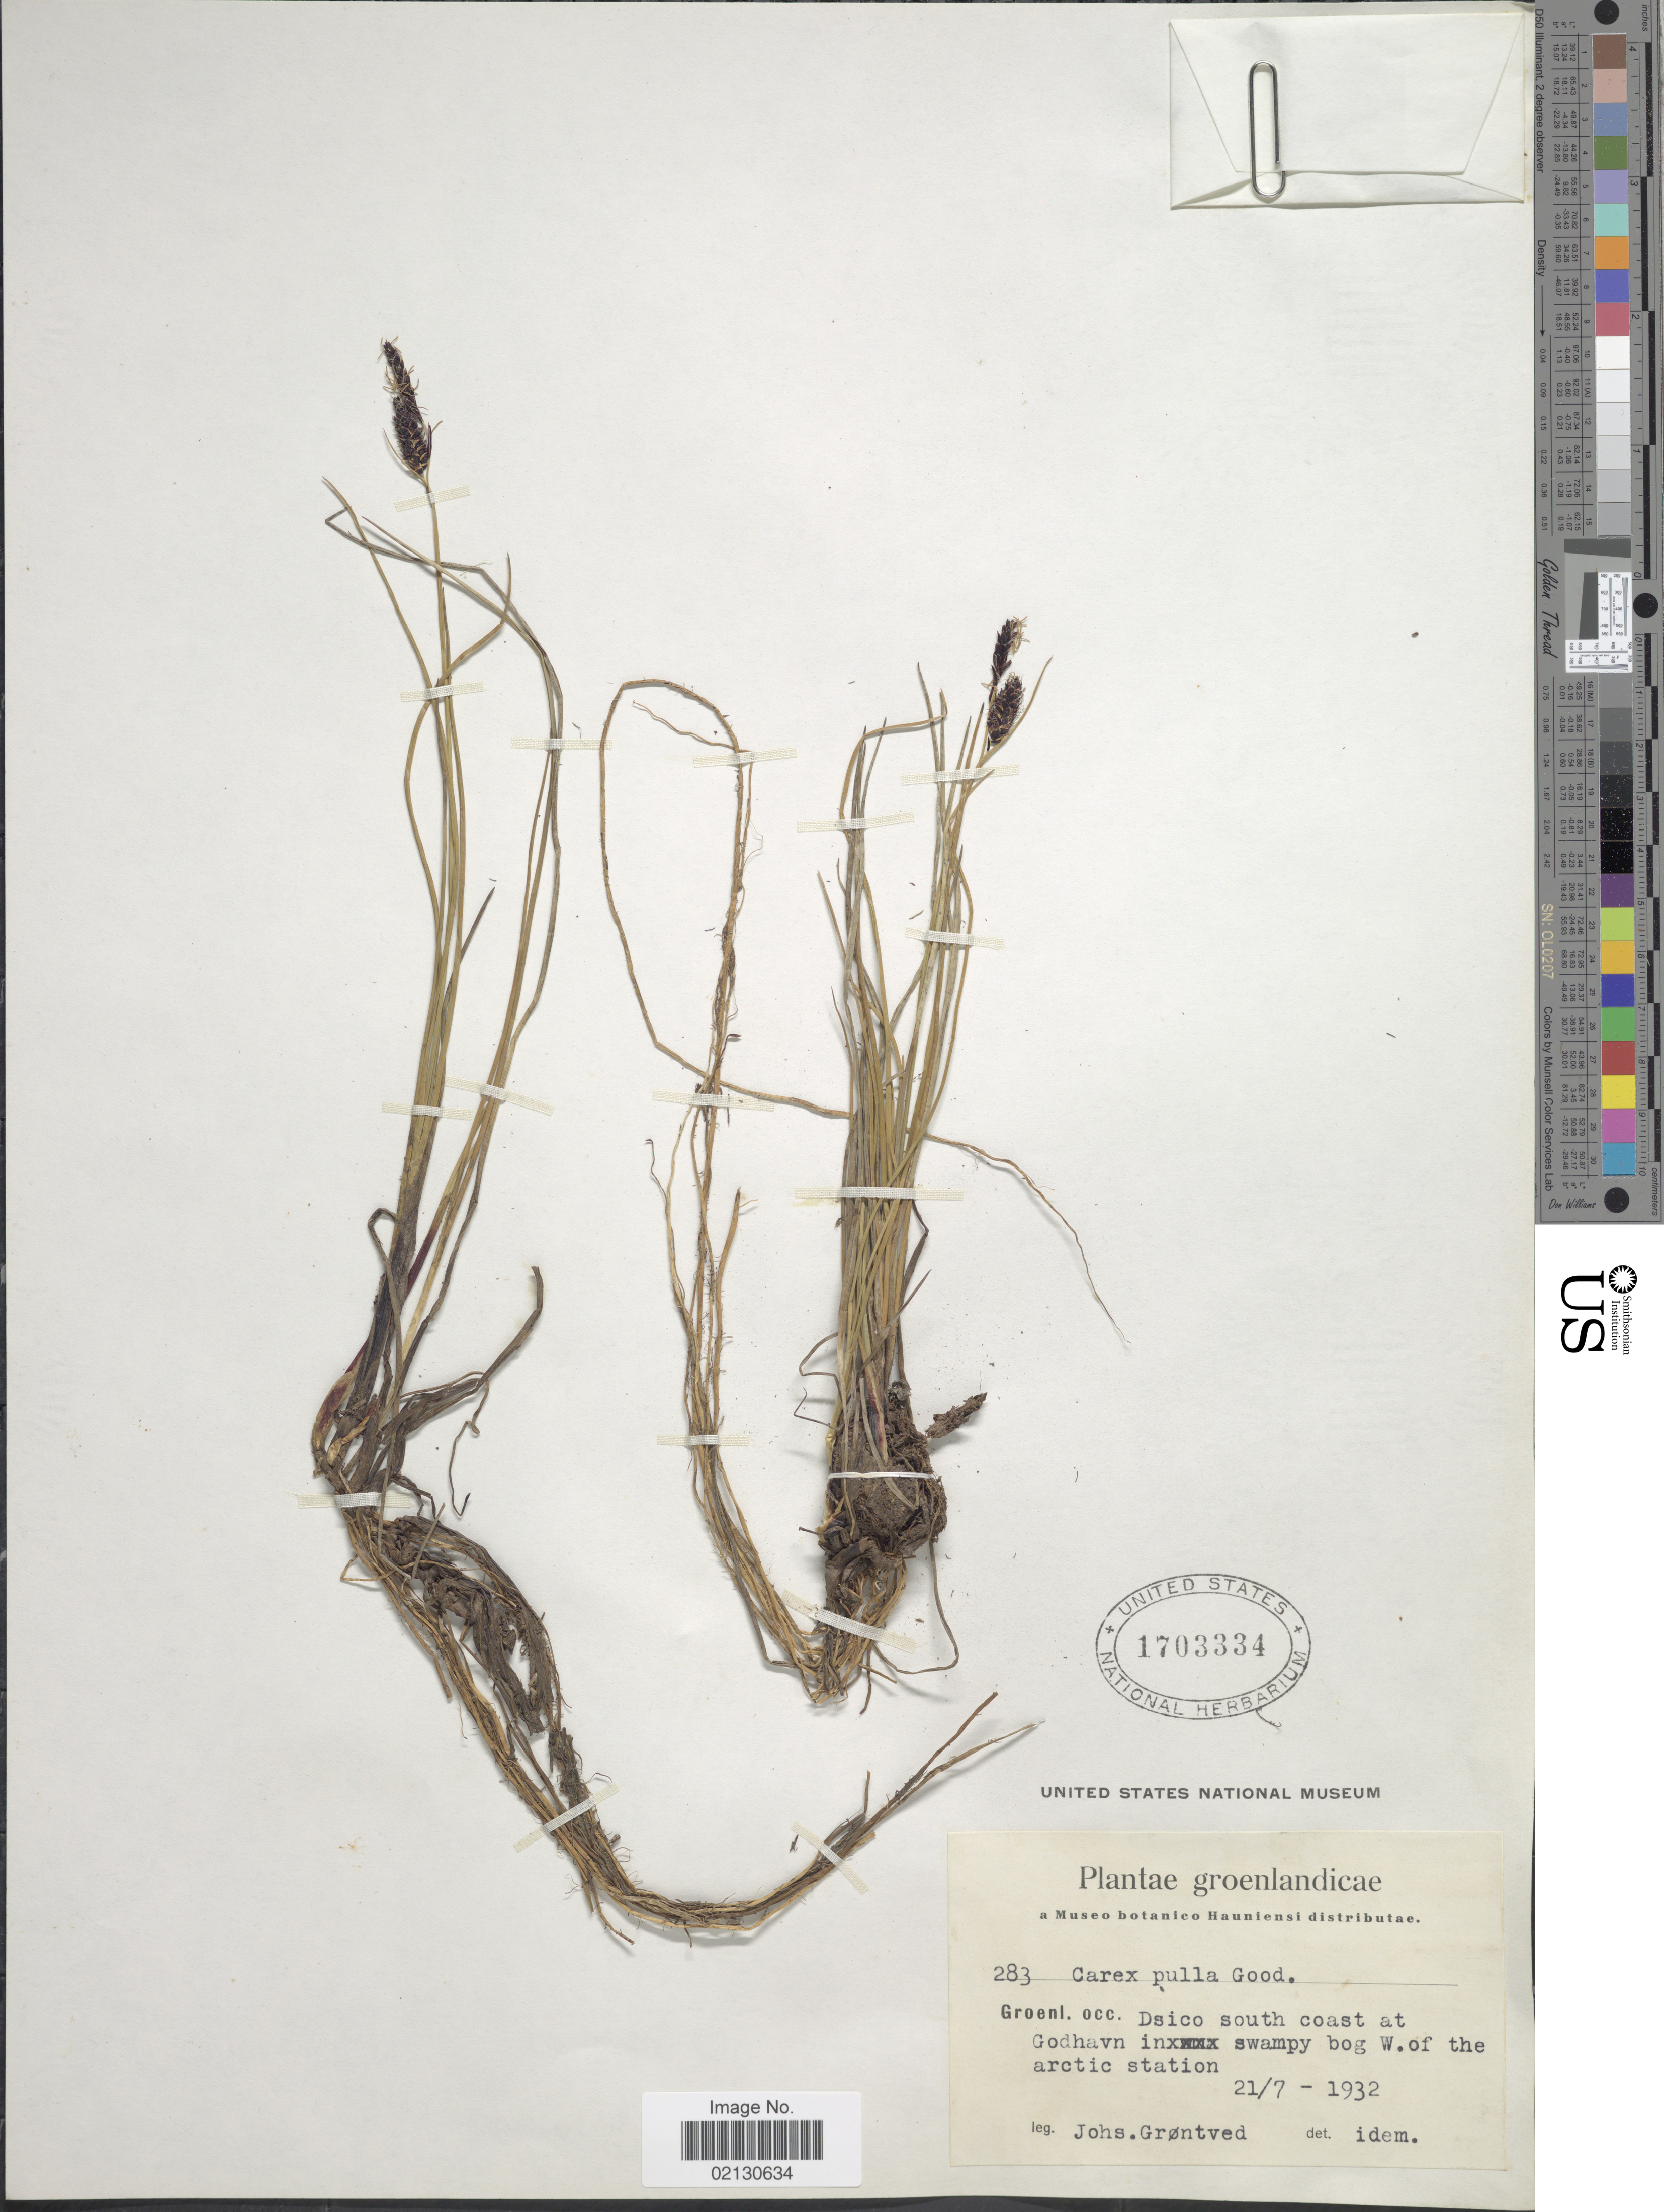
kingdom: Plantae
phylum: Tracheophyta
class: Liliopsida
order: Poales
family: Cyperaceae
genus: Carex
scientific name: Carex saxatilis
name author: L.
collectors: J. Grøntved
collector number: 283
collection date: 1932-07-21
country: Greenland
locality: Groenlandicae. Groenl. occ. Dsico south coast at Godhavn W. of the arctic station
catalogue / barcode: US 1703334